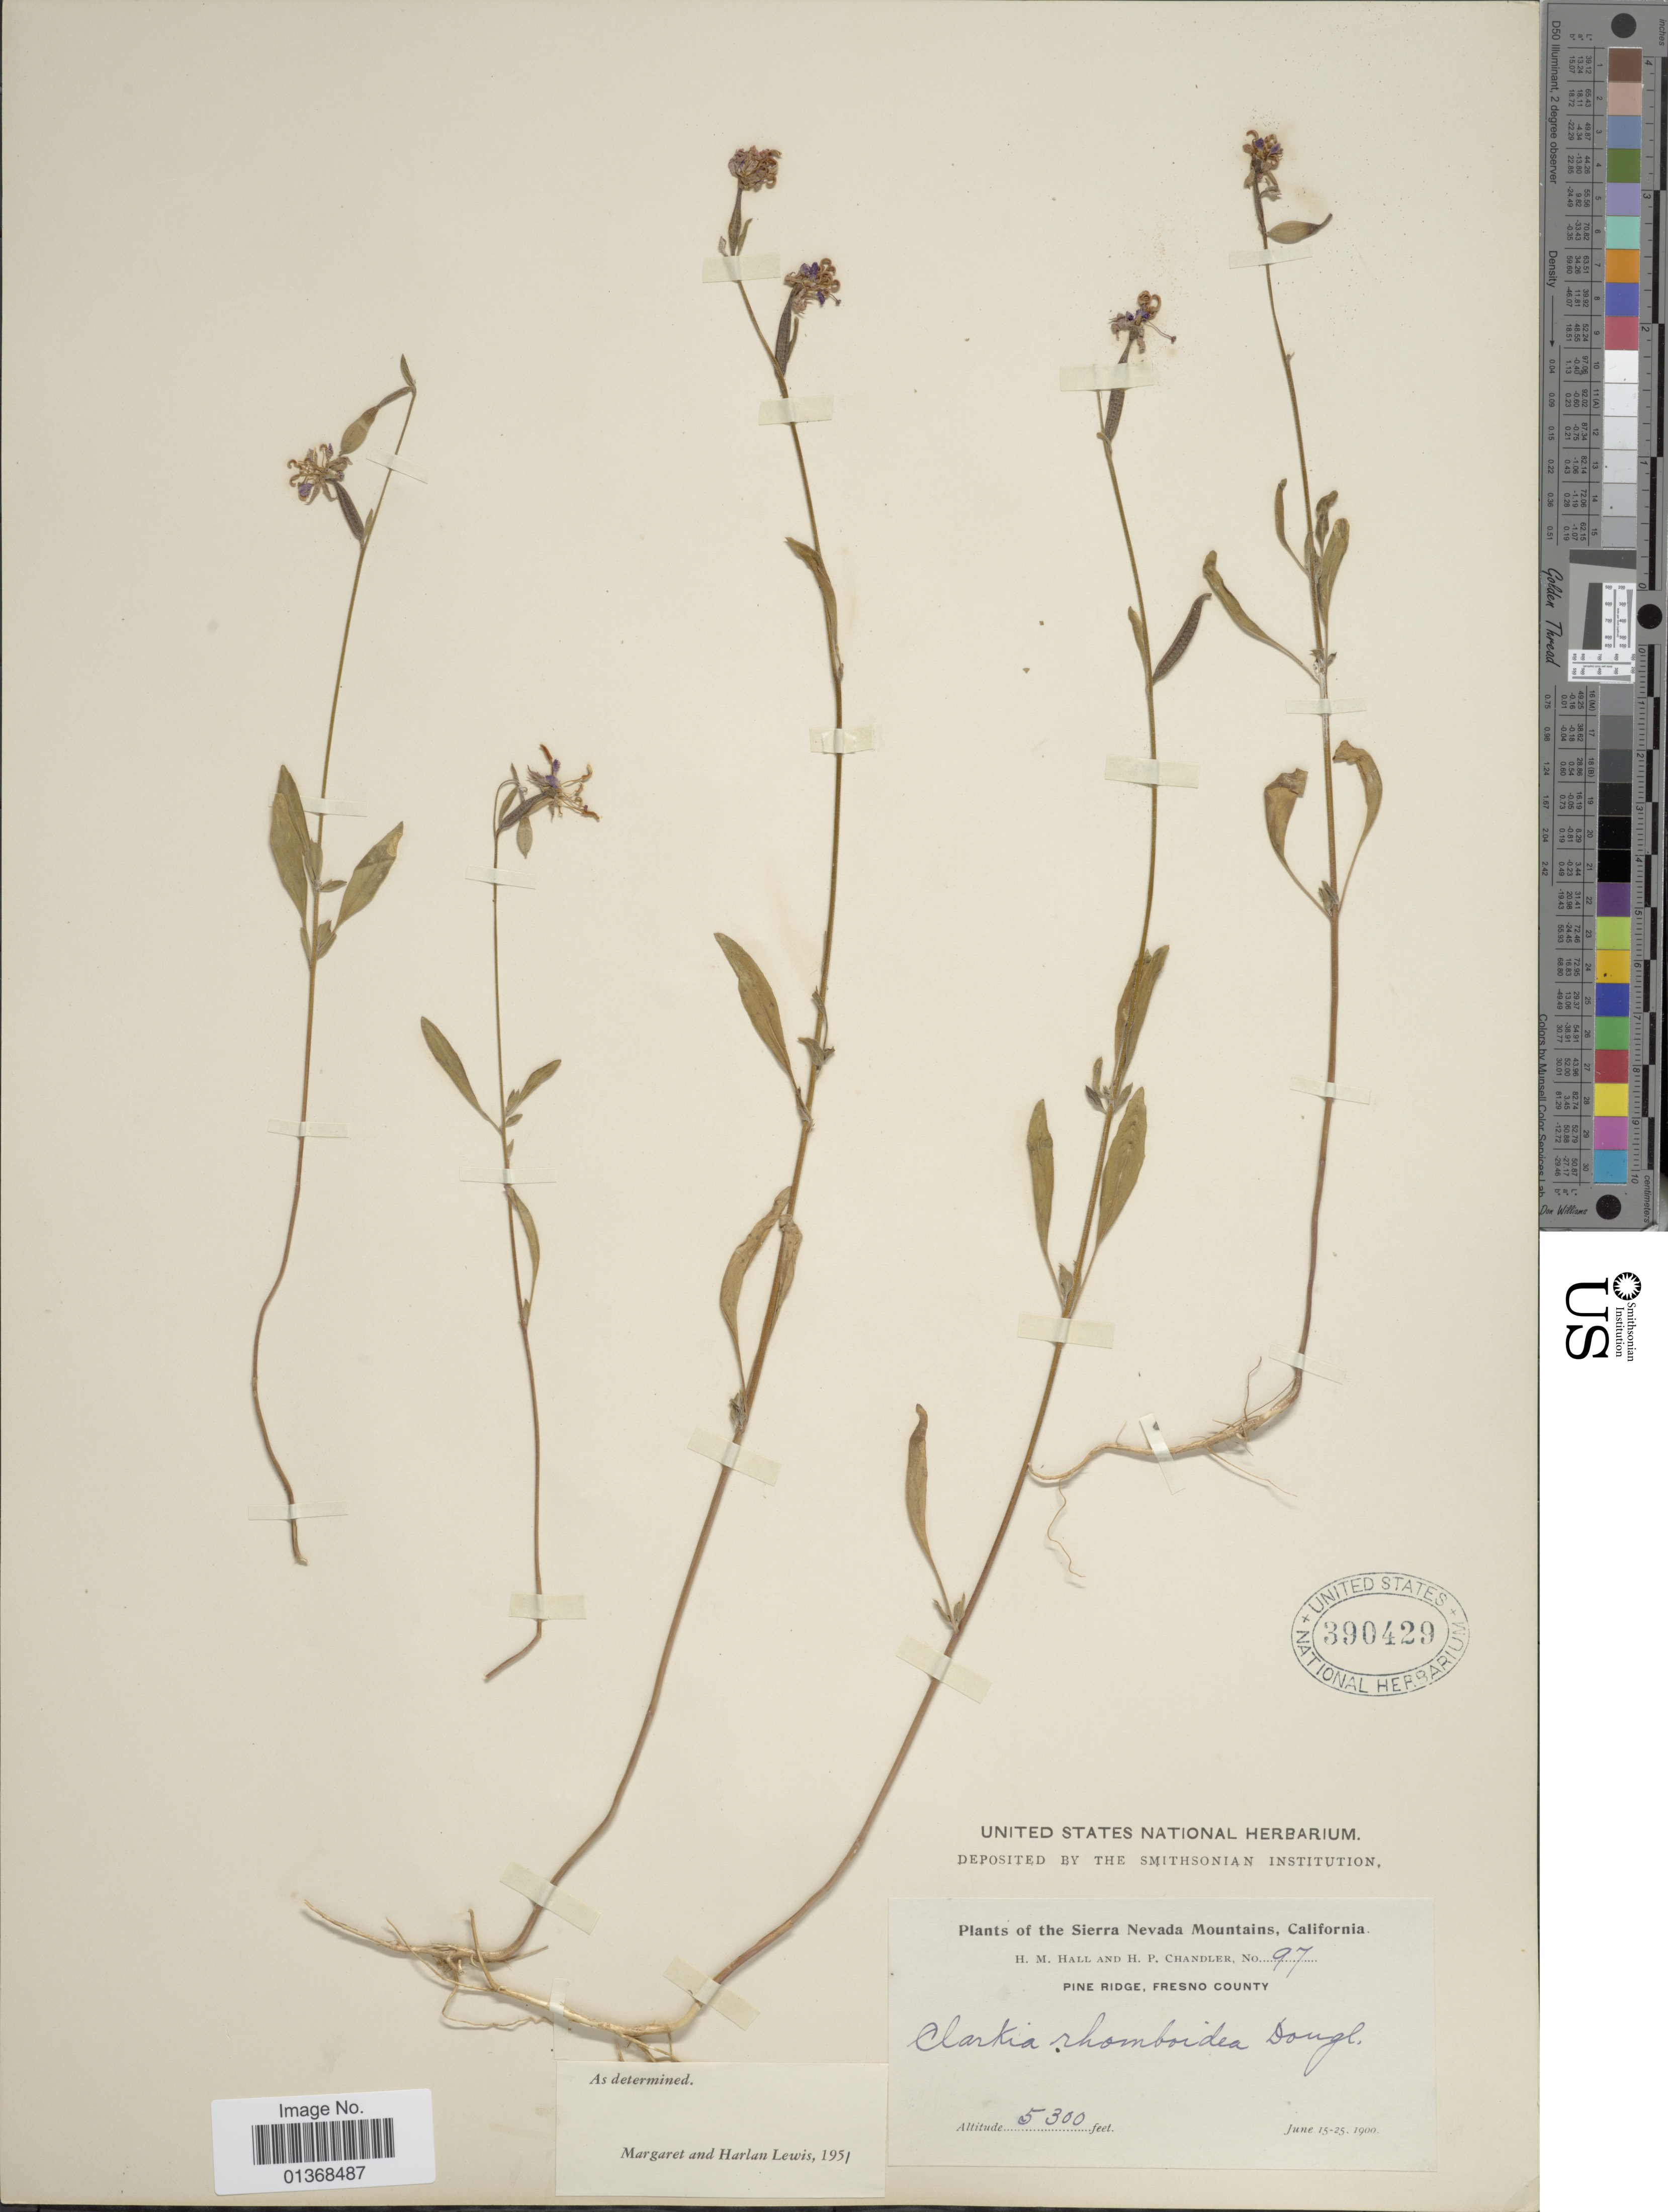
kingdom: Plantae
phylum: Tracheophyta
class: Magnoliopsida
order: Myrtales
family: Onagraceae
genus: Clarkia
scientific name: Clarkia rhomboidea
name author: Douglas ex Hook.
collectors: H. M. Hall & H. Chandler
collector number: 97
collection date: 1900-06-15/1900-06-25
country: United States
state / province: California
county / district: Fresno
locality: Sierra Nevada Mountains, Pine Ridge, Fresno County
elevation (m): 1615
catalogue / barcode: US 290429